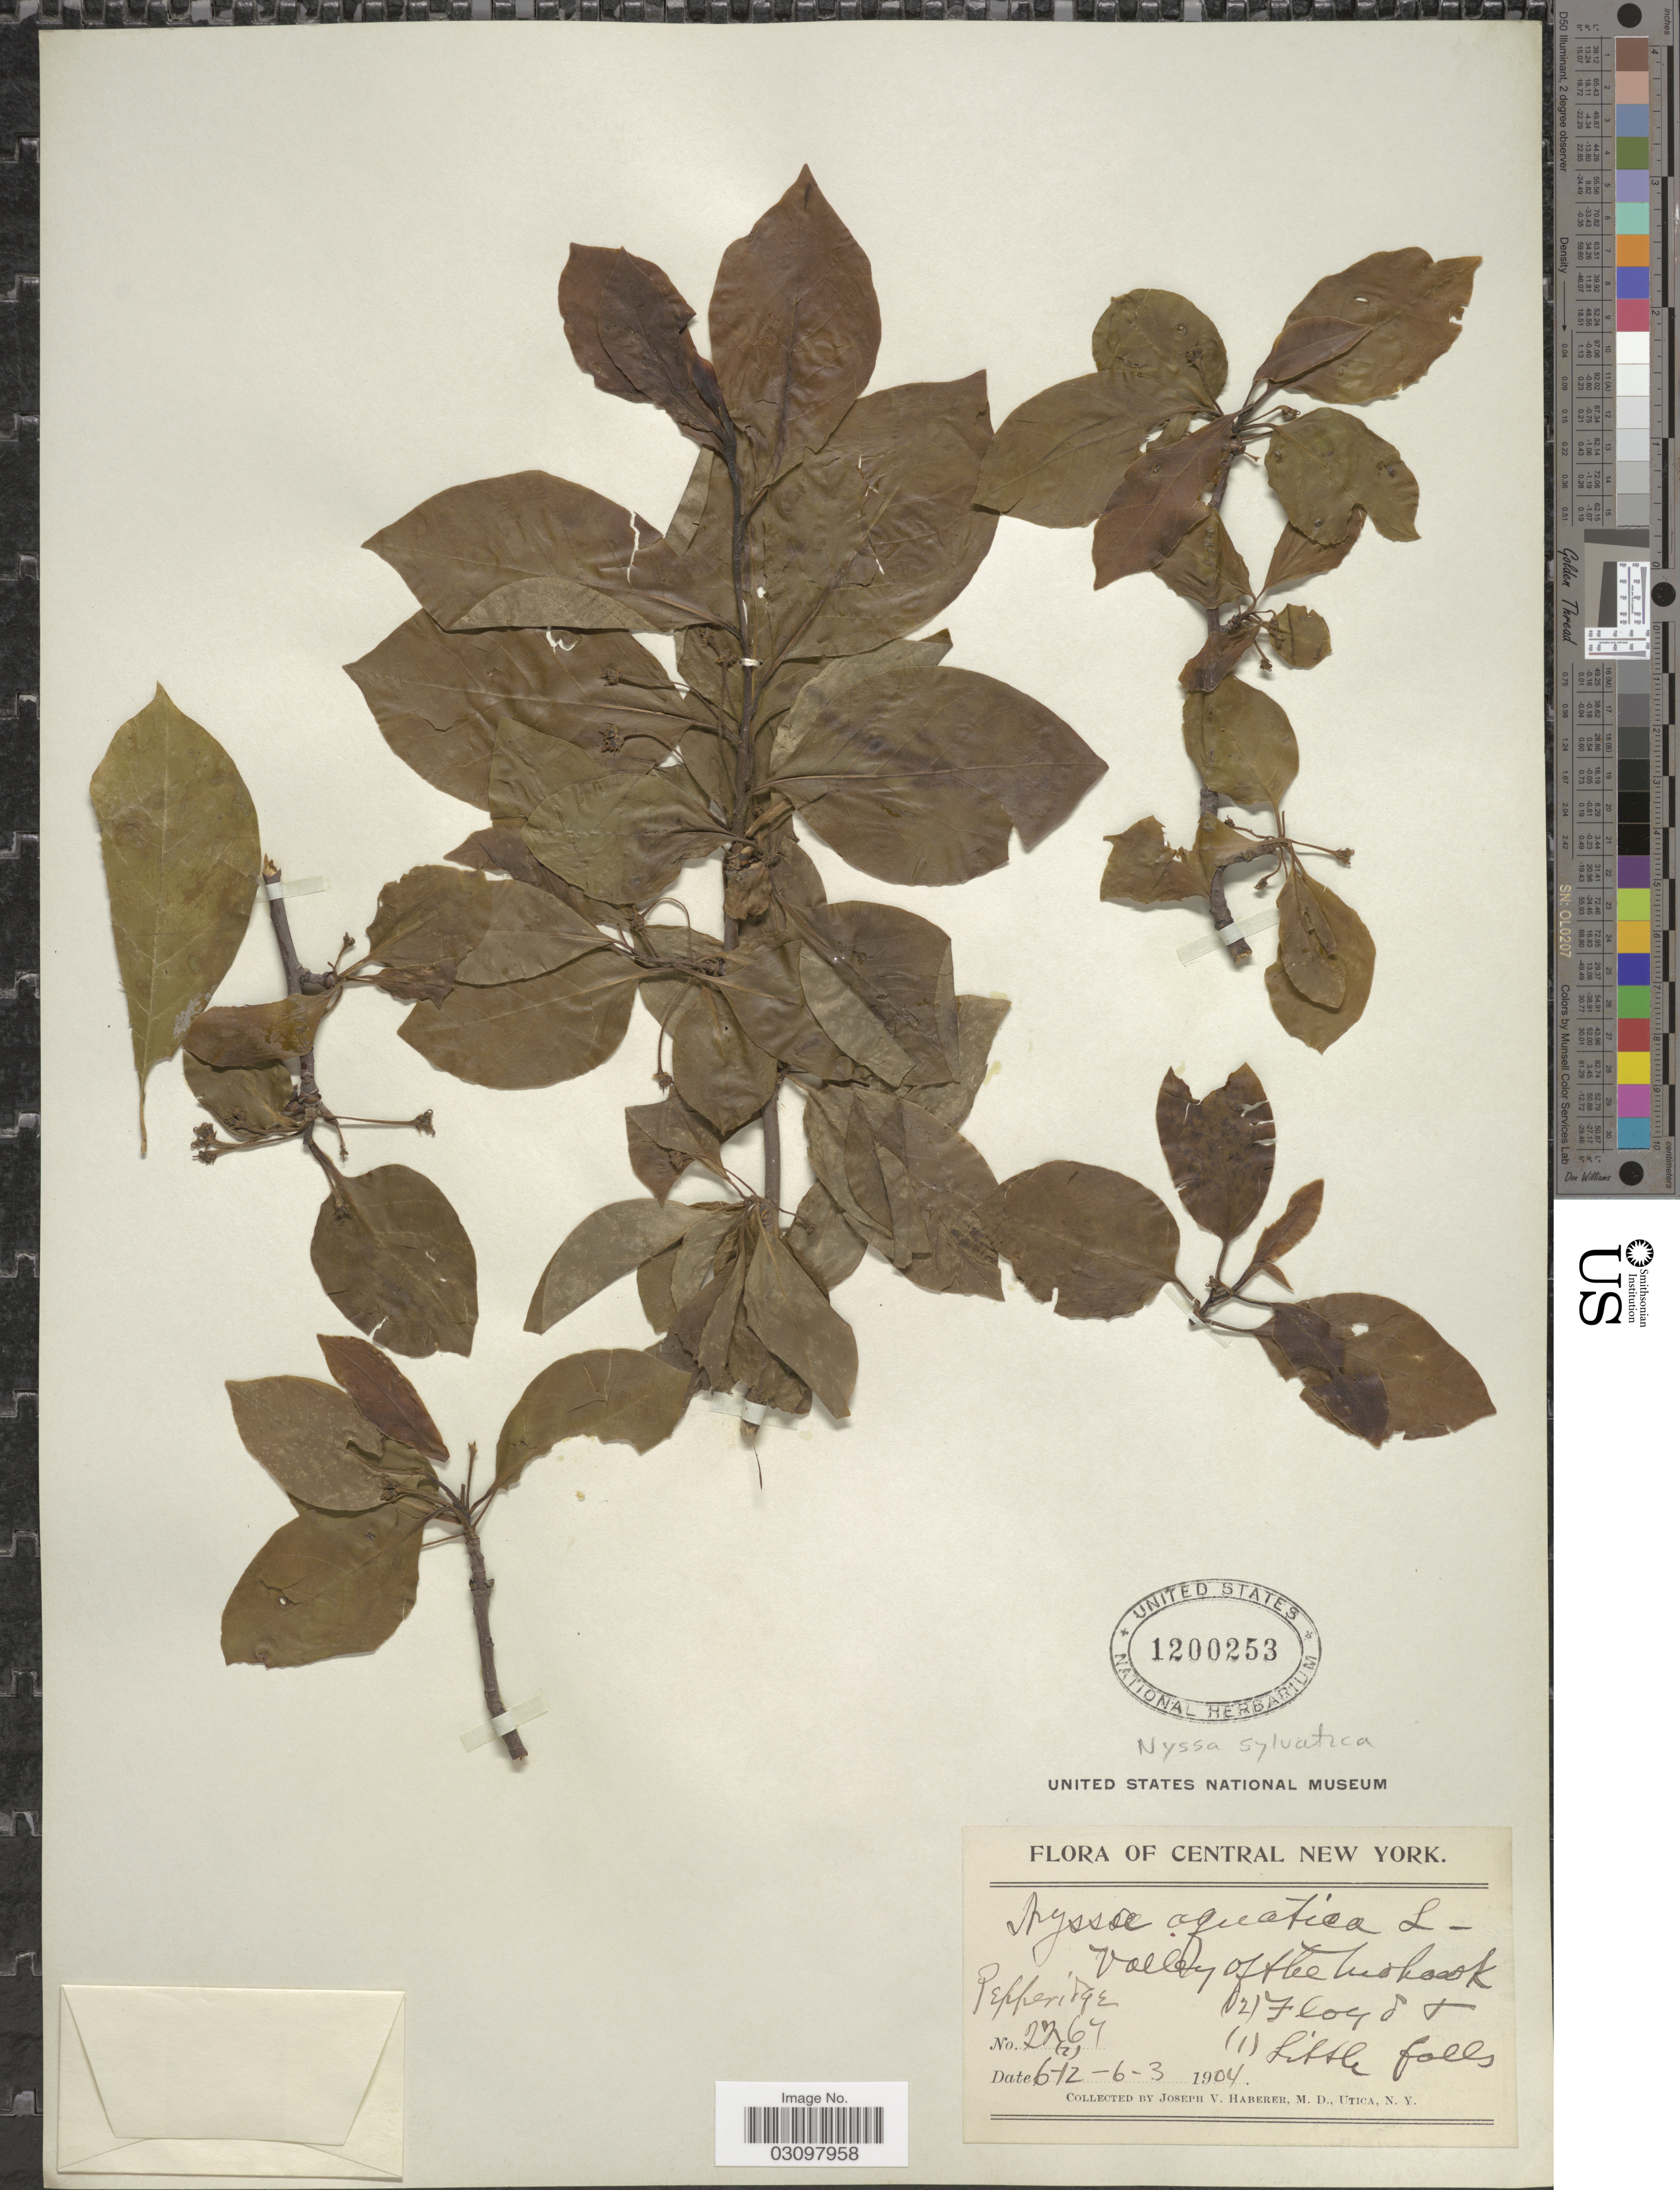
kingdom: Plantae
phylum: Tracheophyta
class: Magnoliopsida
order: Cornales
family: Nyssaceae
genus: Nyssa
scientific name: Nyssa sylvatica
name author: Marshall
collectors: J. V. Haberer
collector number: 2267(2)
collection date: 1904-06-03/1904-06-12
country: United States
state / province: New York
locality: Central New York. Valley of the Mohawk. Floyd & Little falls.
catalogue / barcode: US 1200253